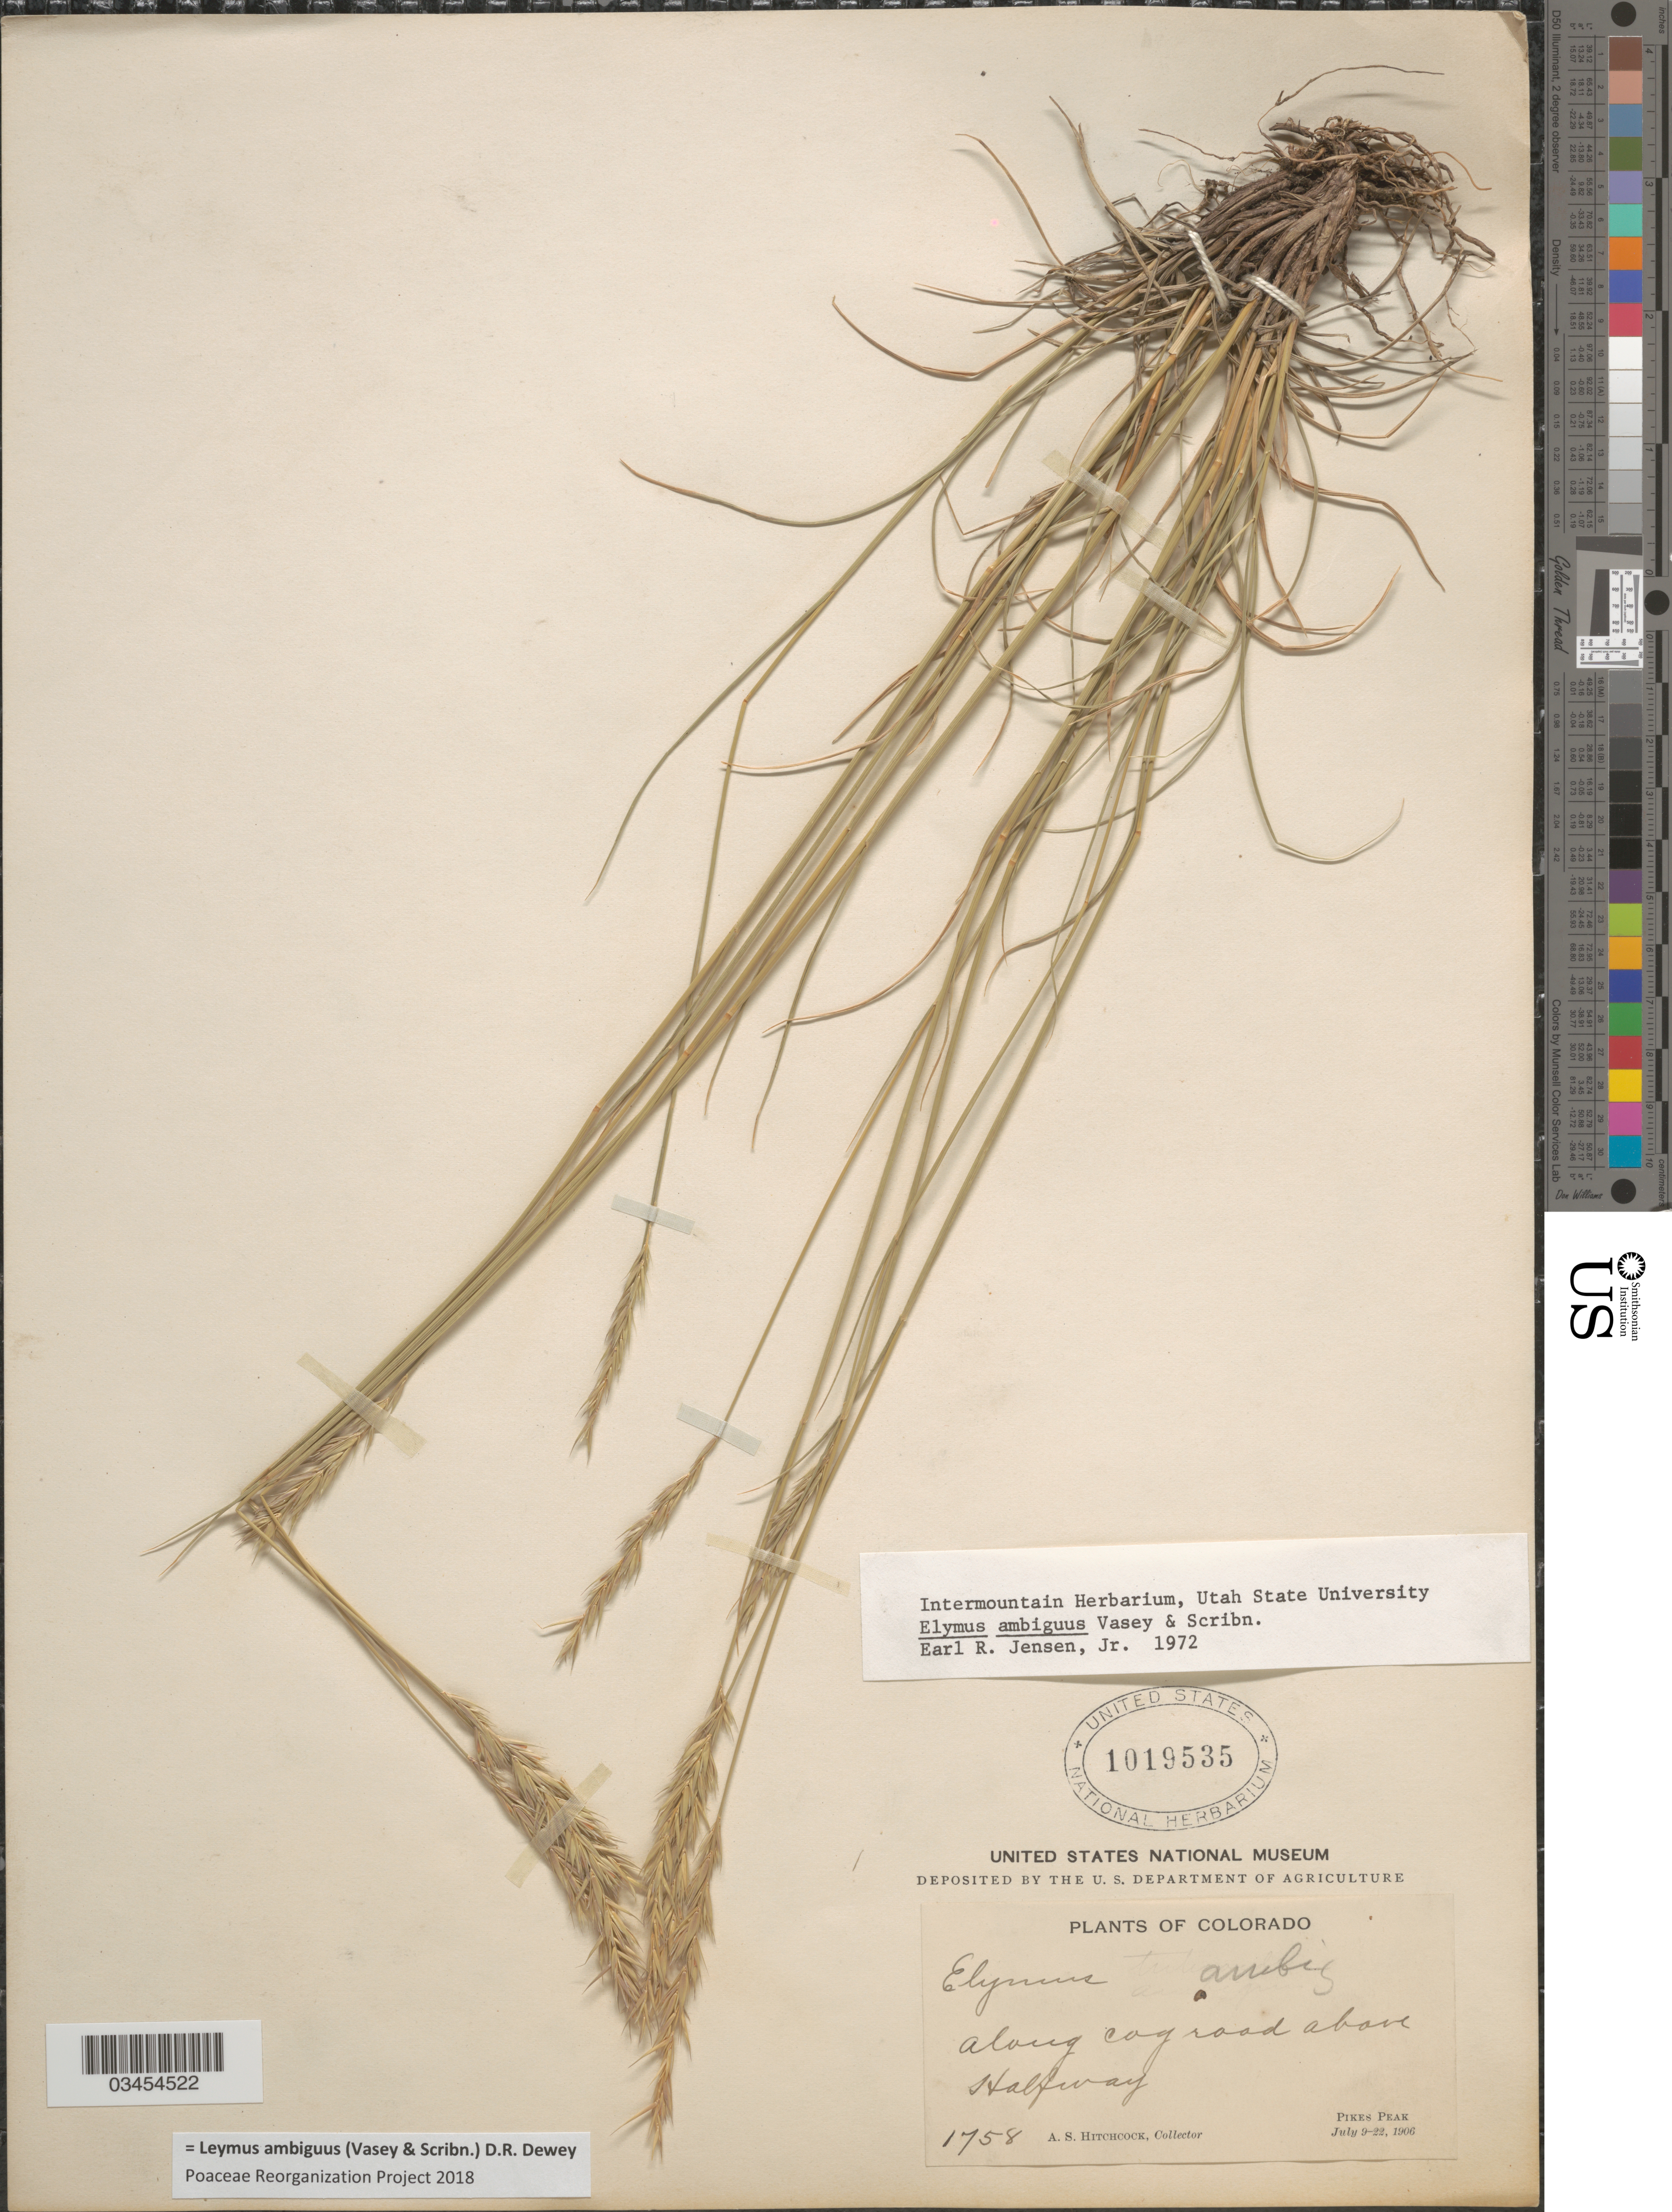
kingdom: Plantae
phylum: Tracheophyta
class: Liliopsida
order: Poales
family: Poaceae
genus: Leymus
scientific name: Leymus ambiguus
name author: (Vasey & Scribn.) Dewey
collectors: A. S. Hitchcock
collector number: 1758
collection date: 1906-07-09/1906-07-22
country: United States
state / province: Colorado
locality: Along cog road above Halfway. Pikes Peak.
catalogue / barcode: US 1019535